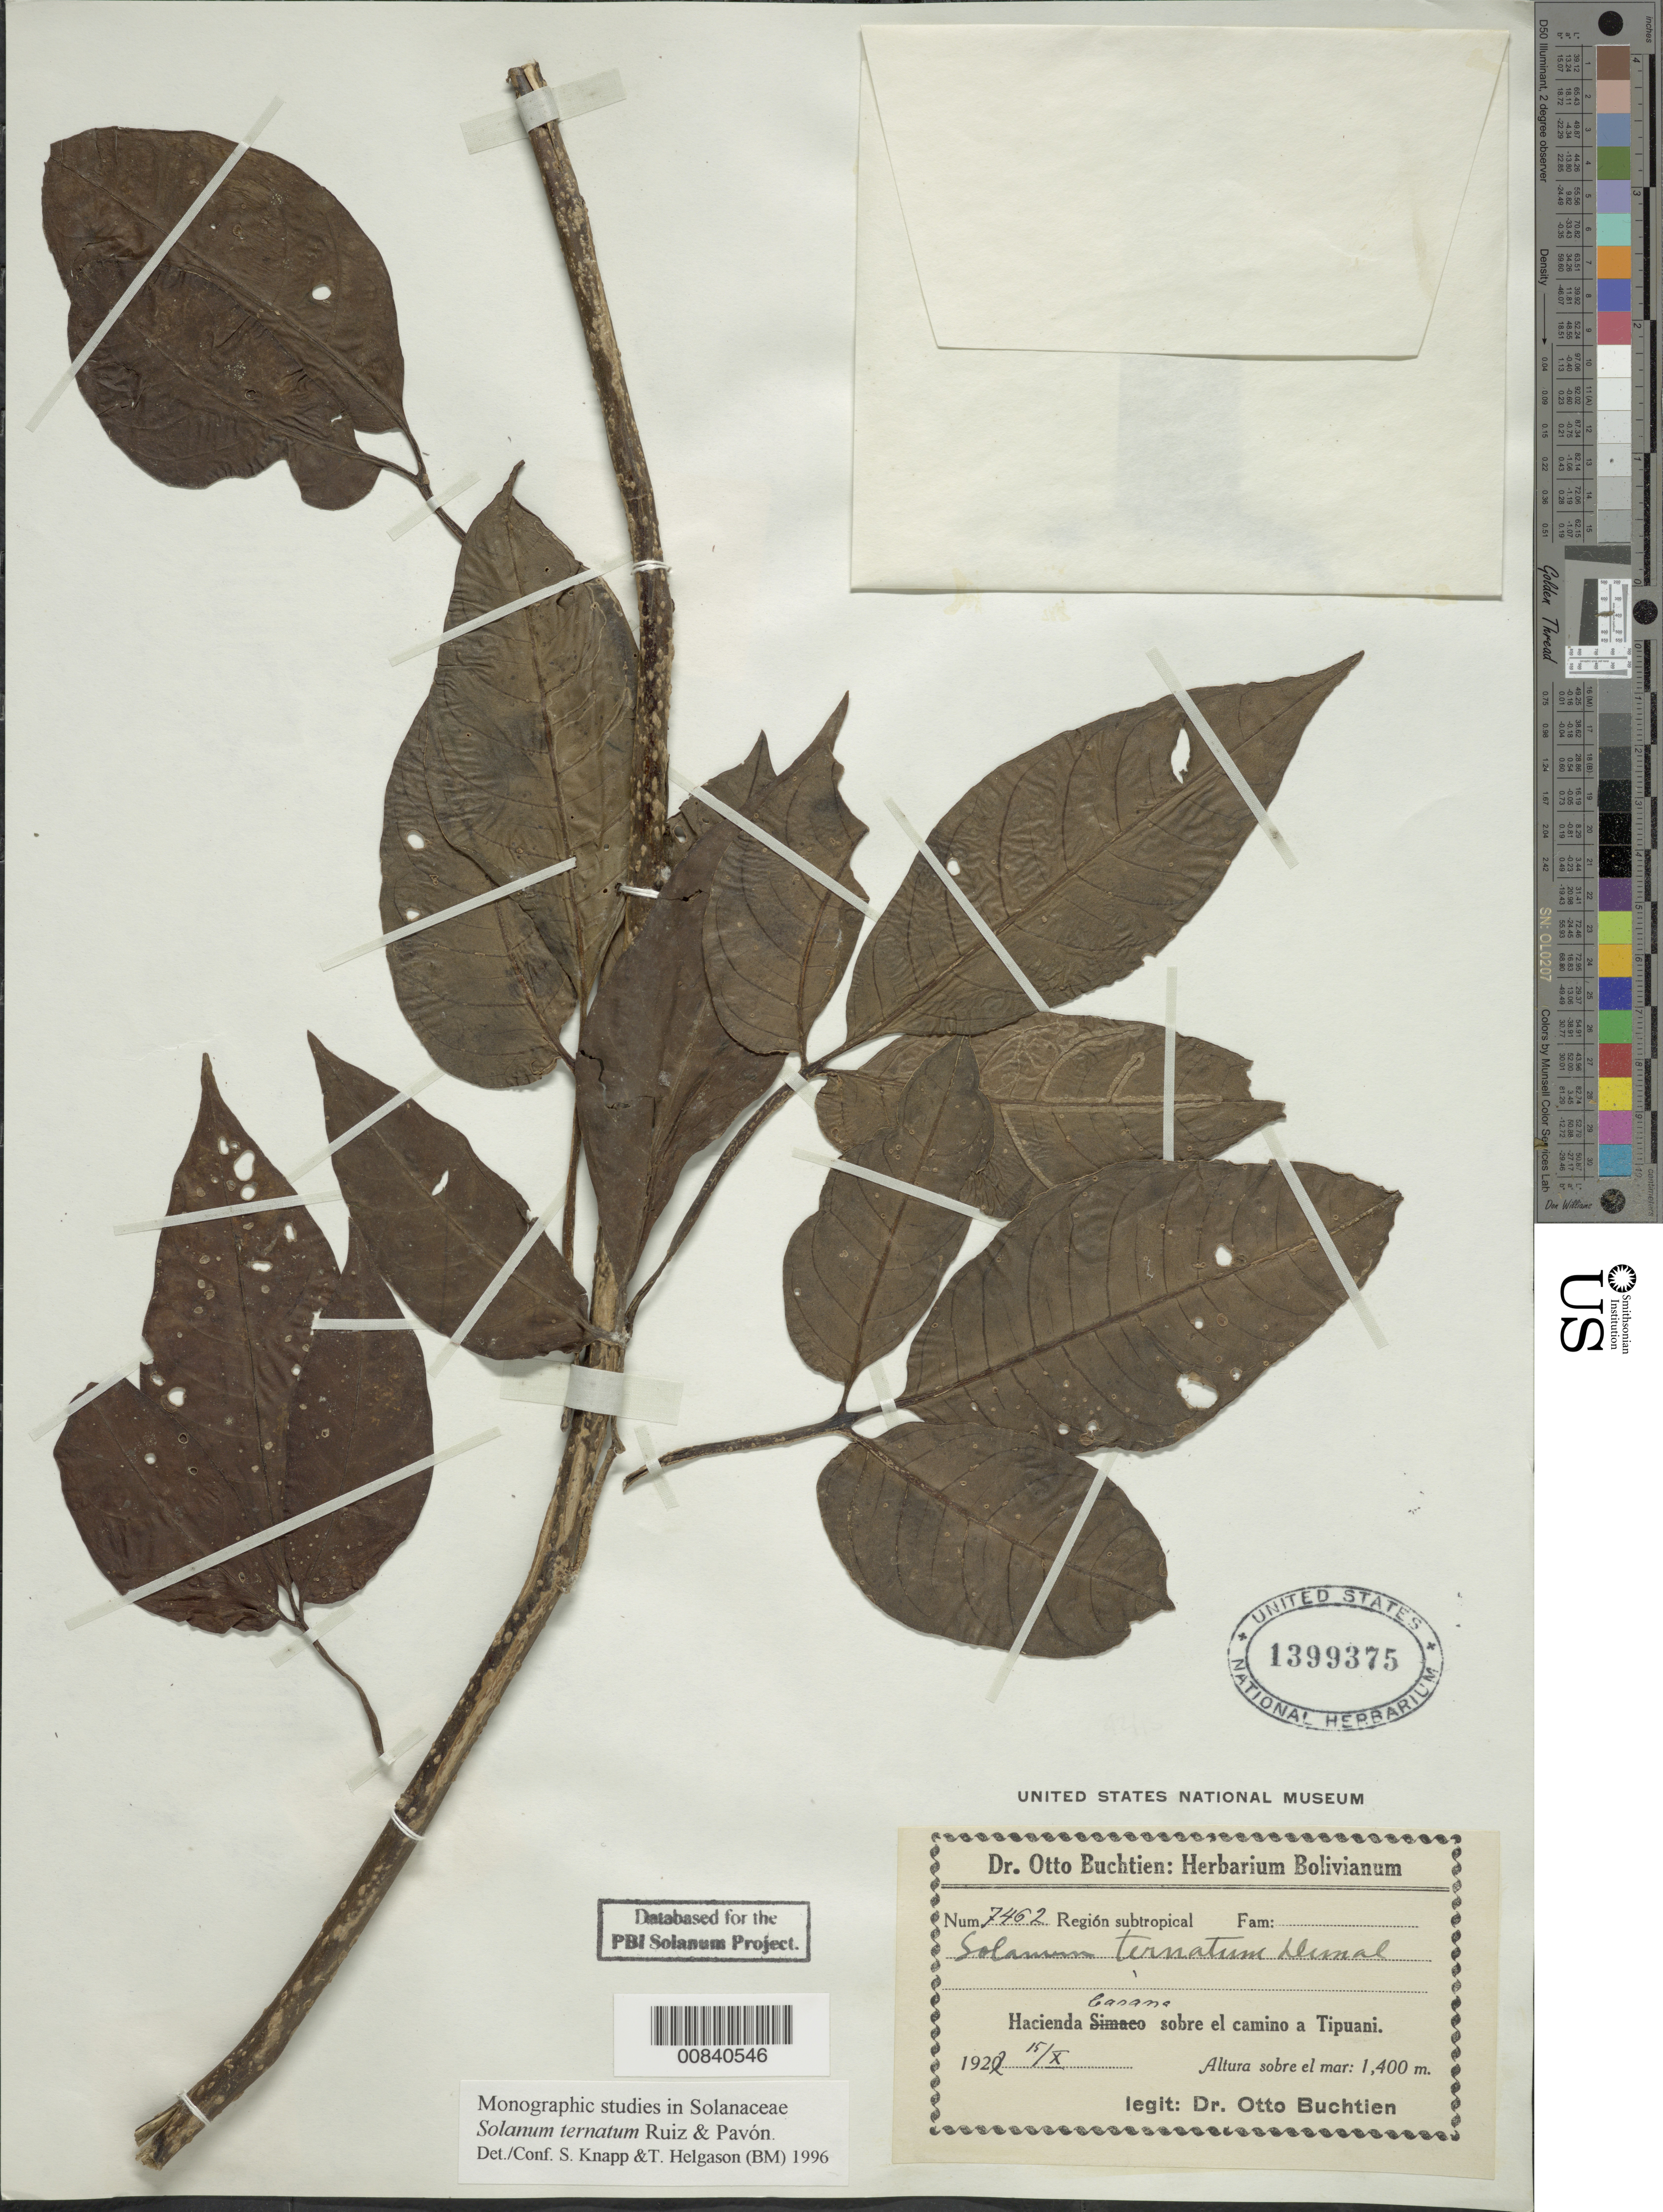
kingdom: Plantae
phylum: Tracheophyta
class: Magnoliopsida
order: Solanales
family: Solanaceae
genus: Solanum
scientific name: Solanum ternatum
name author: Ruiz & Pav.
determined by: Knapp, S. D.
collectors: O. Buchtien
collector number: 7462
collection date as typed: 15 Oct 1922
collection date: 1922-10-15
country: Bolivia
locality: Hacienda Canama sobre el camino a Tipuani.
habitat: Region subtropical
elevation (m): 1400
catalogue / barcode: US 1399375